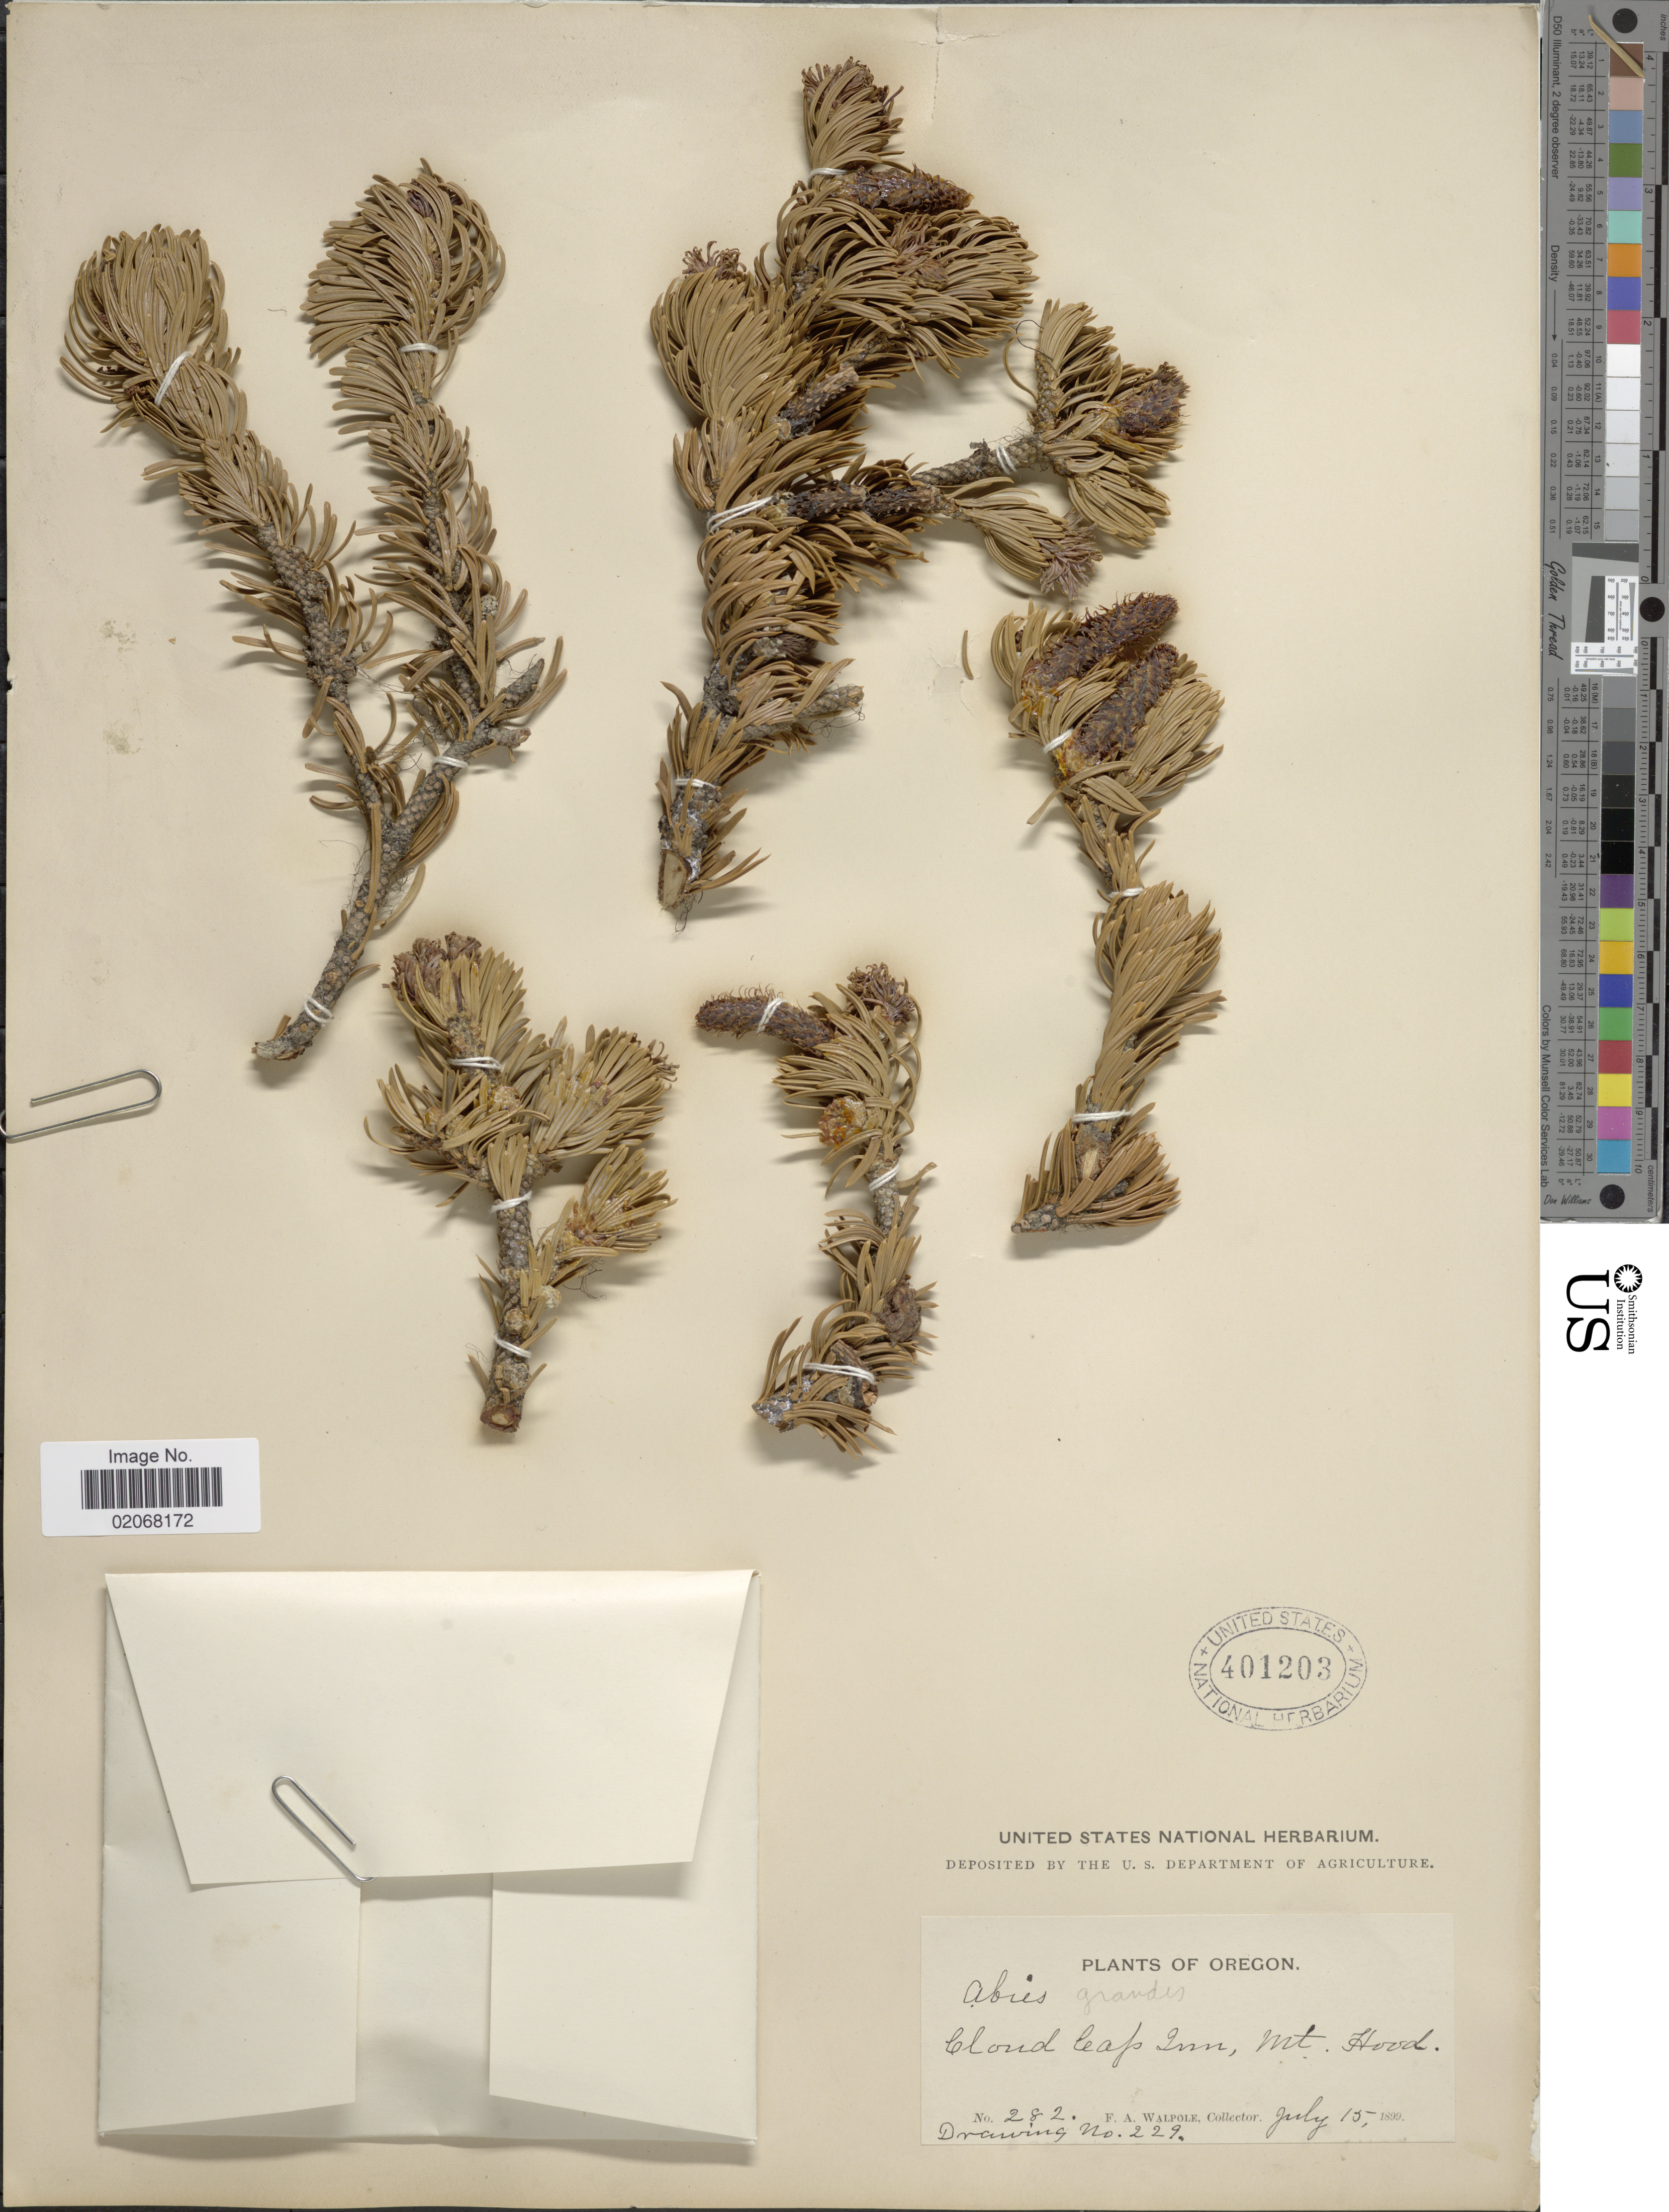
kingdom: Plantae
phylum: Tracheophyta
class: Pinopsida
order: Pinales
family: Pinaceae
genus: Abies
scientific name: Abies grandis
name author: (Douglas ex D. Don) Lindl.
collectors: F. Walpole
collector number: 282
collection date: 1899-07-15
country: United States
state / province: Oregon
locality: Cloud Cap Inn, Mt. Hood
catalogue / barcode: US 401203